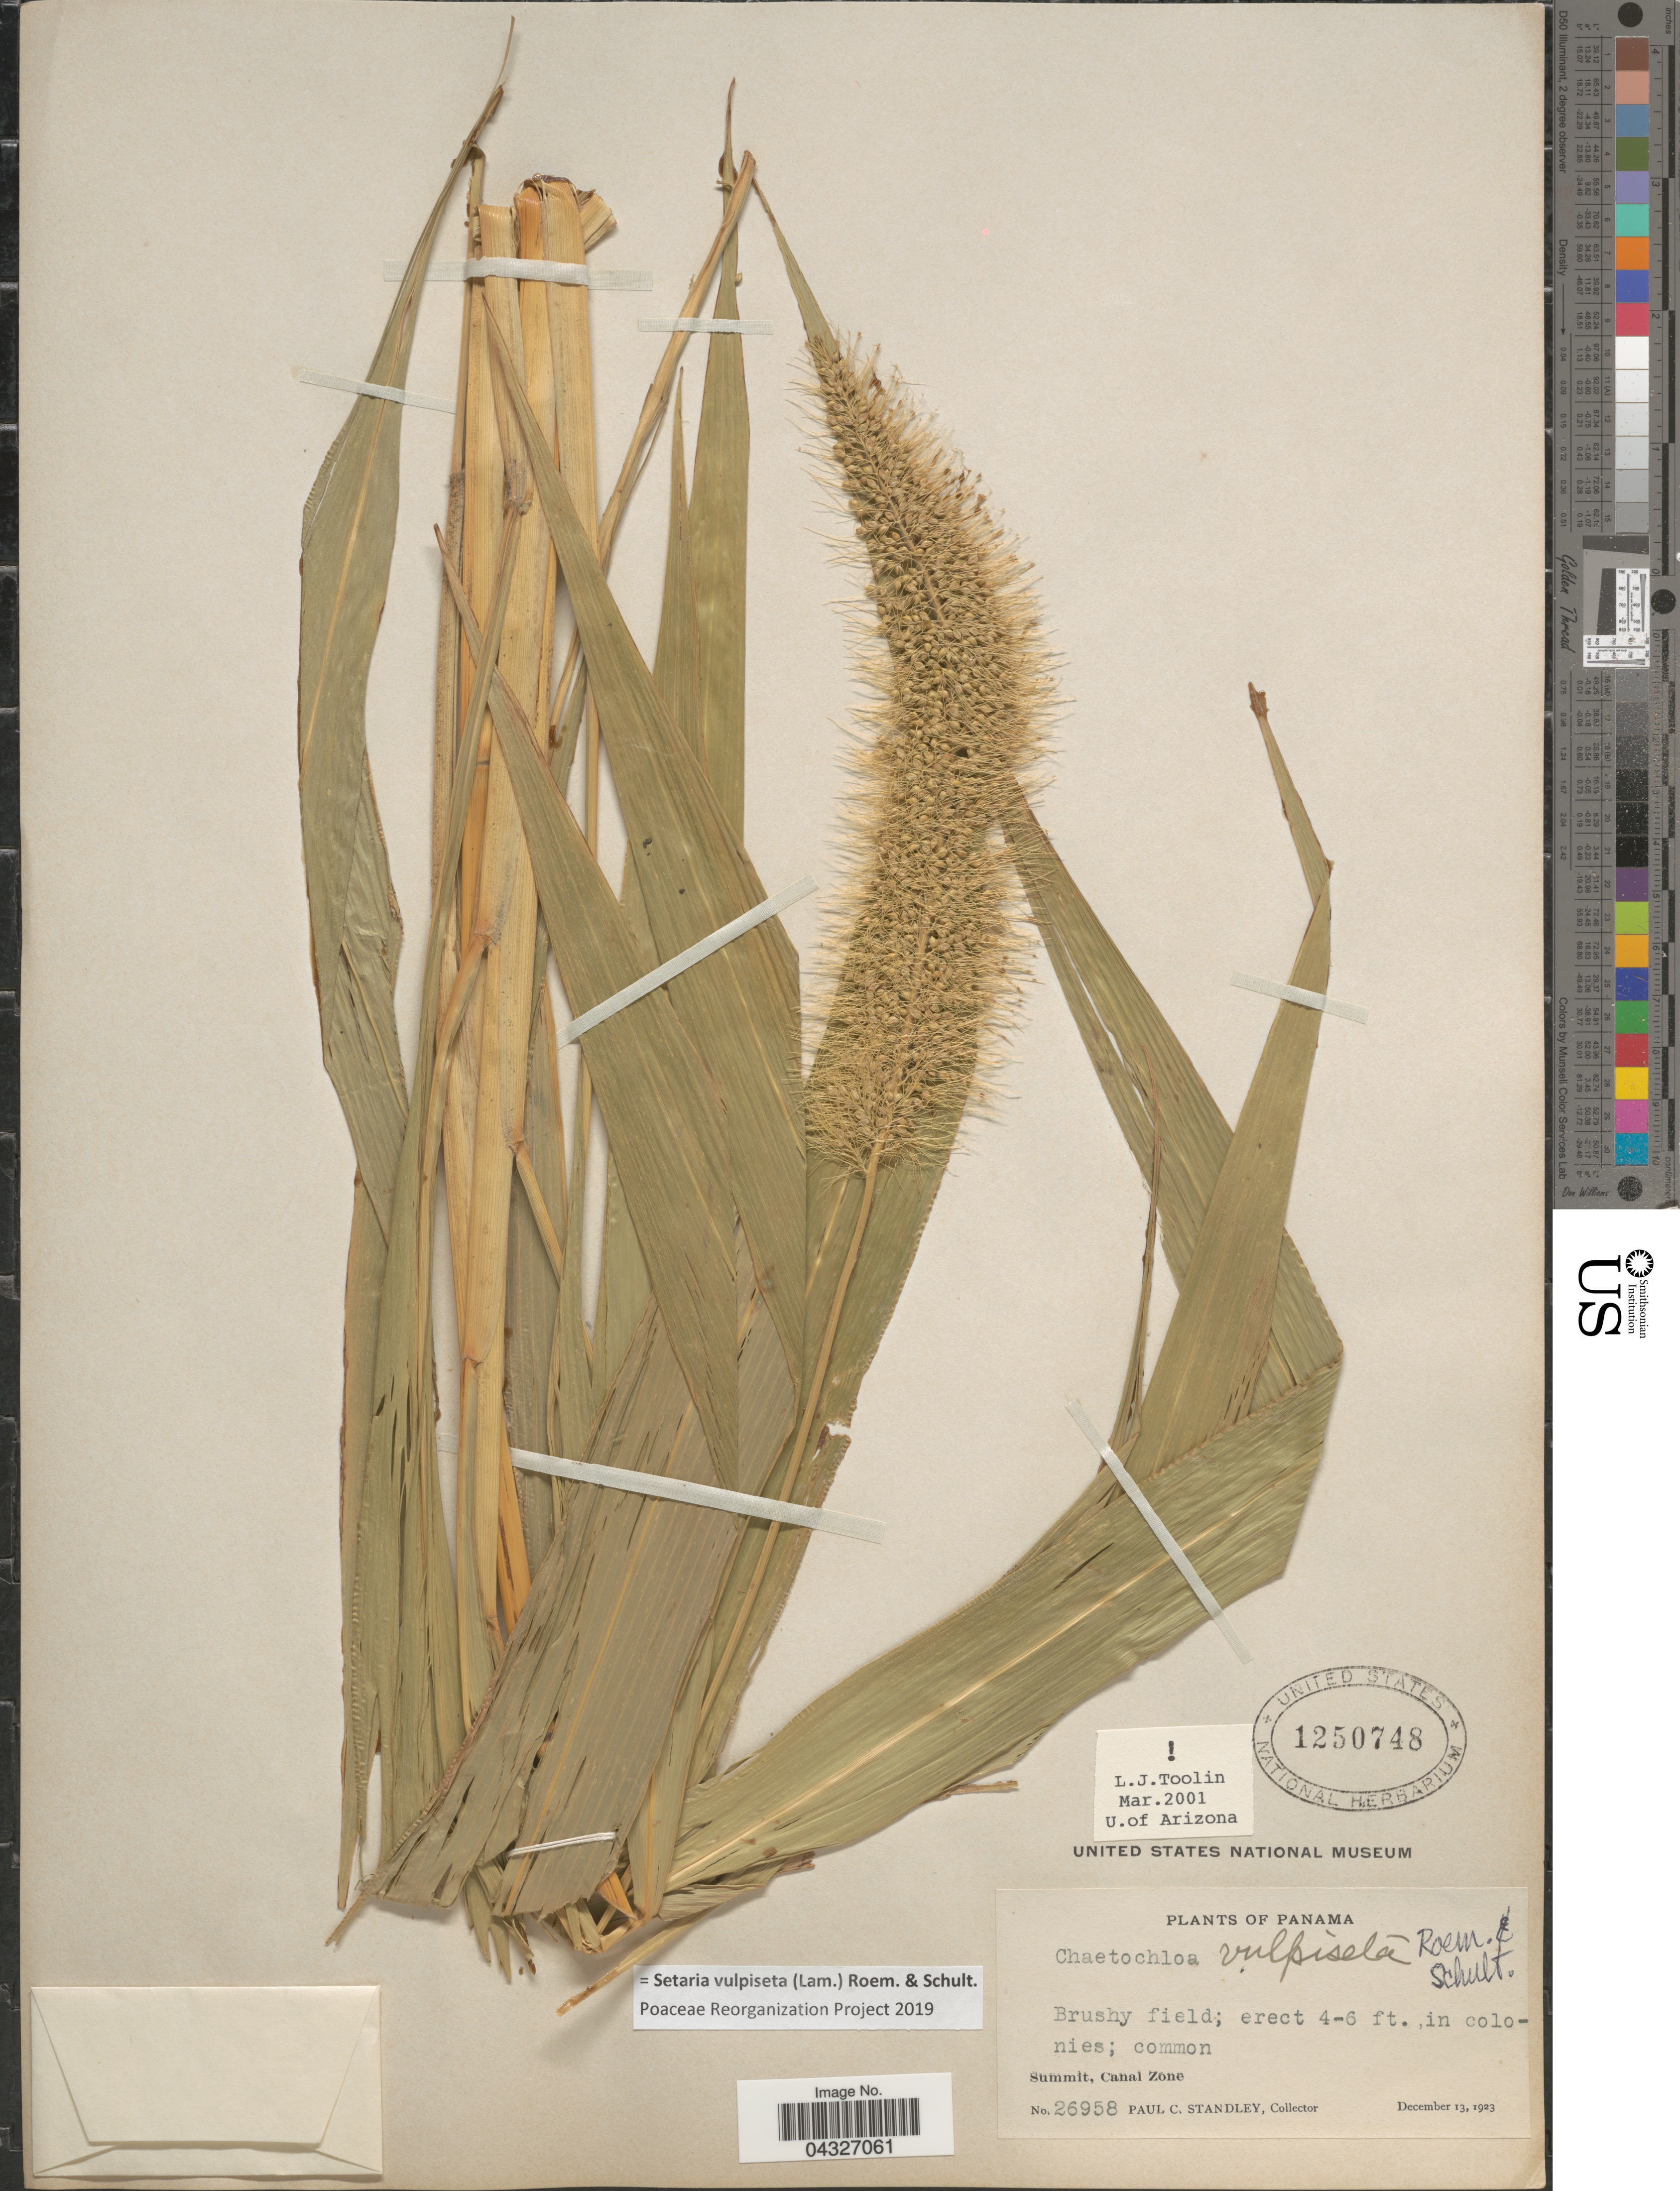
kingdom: Plantae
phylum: Tracheophyta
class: Liliopsida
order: Poales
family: Poaceae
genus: Setaria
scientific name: Setaria vulpiseta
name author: (Lam.) Roem. & Schult.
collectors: P. C. Standley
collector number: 26958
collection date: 1923-12-13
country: Panama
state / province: Colón / Panamá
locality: Summit, Canal Zone.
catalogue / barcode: US 1250748